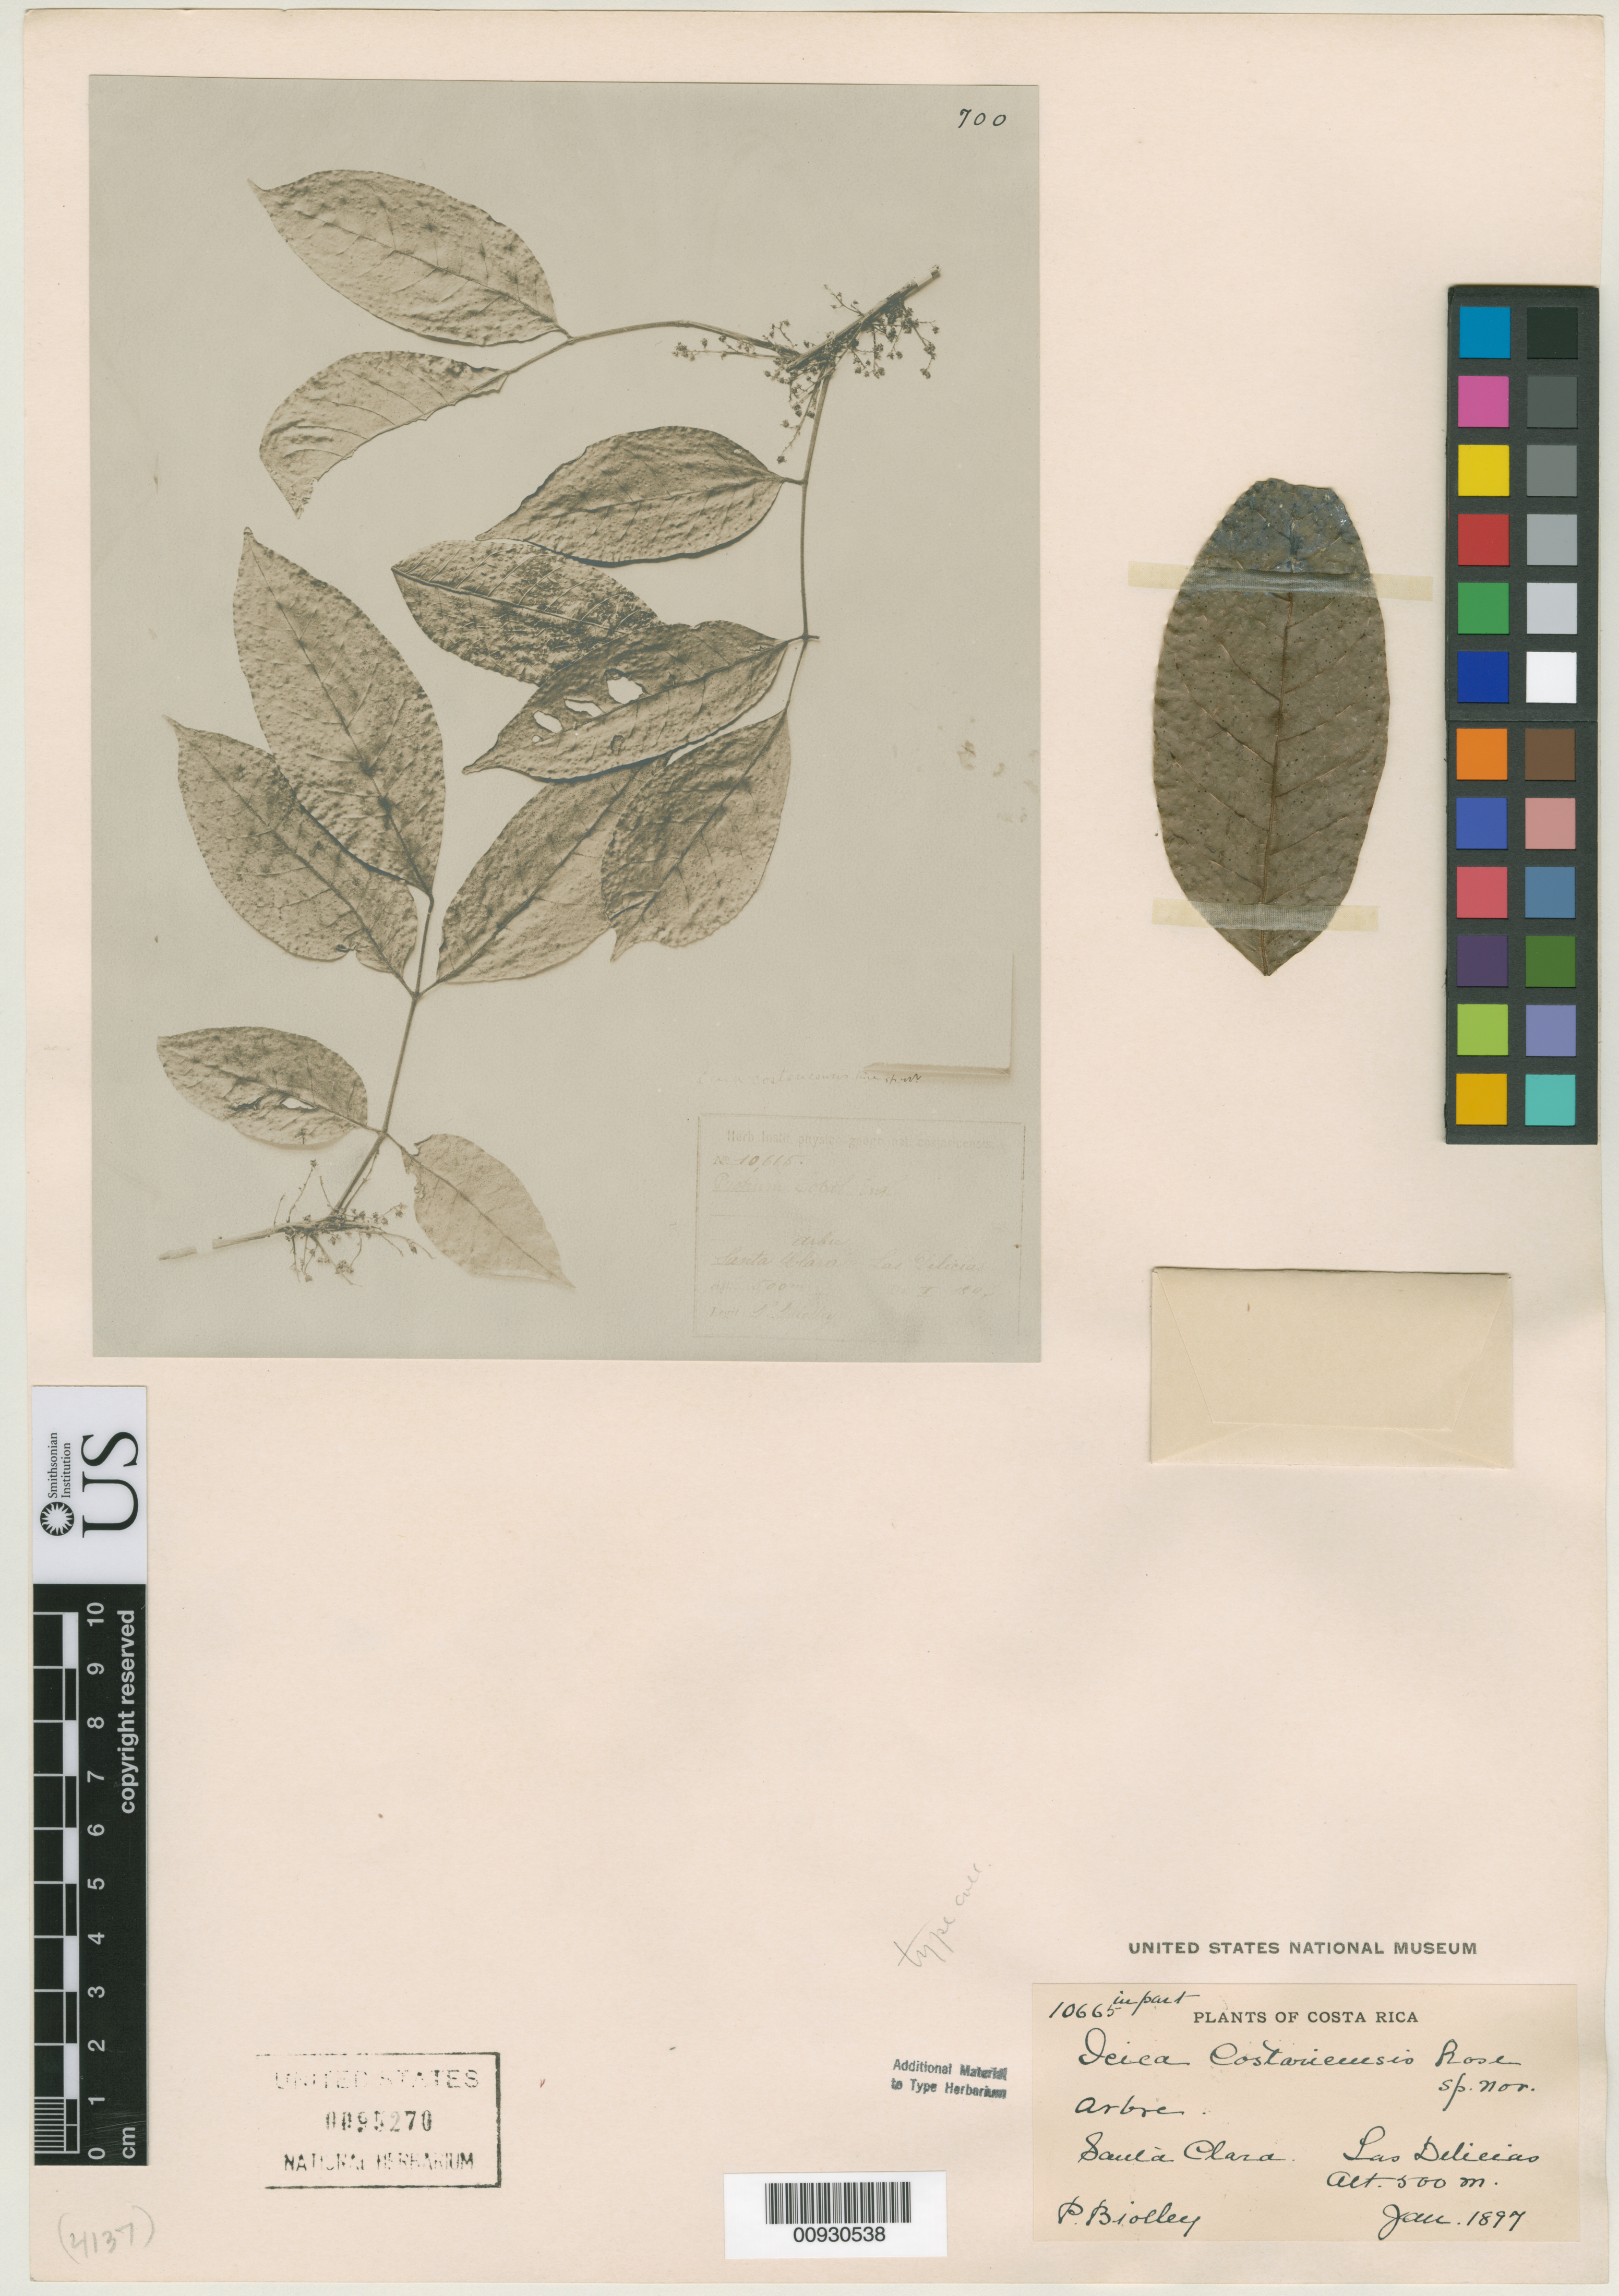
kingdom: Plantae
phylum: Tracheophyta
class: Magnoliopsida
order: Sapindales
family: Burseraceae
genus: Icica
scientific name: Icica costaricensis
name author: Rose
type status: Isotype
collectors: P. Biolley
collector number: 10665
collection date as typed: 1897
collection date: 1897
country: Costa Rica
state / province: Alajuela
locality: Las Delicias.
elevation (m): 500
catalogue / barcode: US 95270